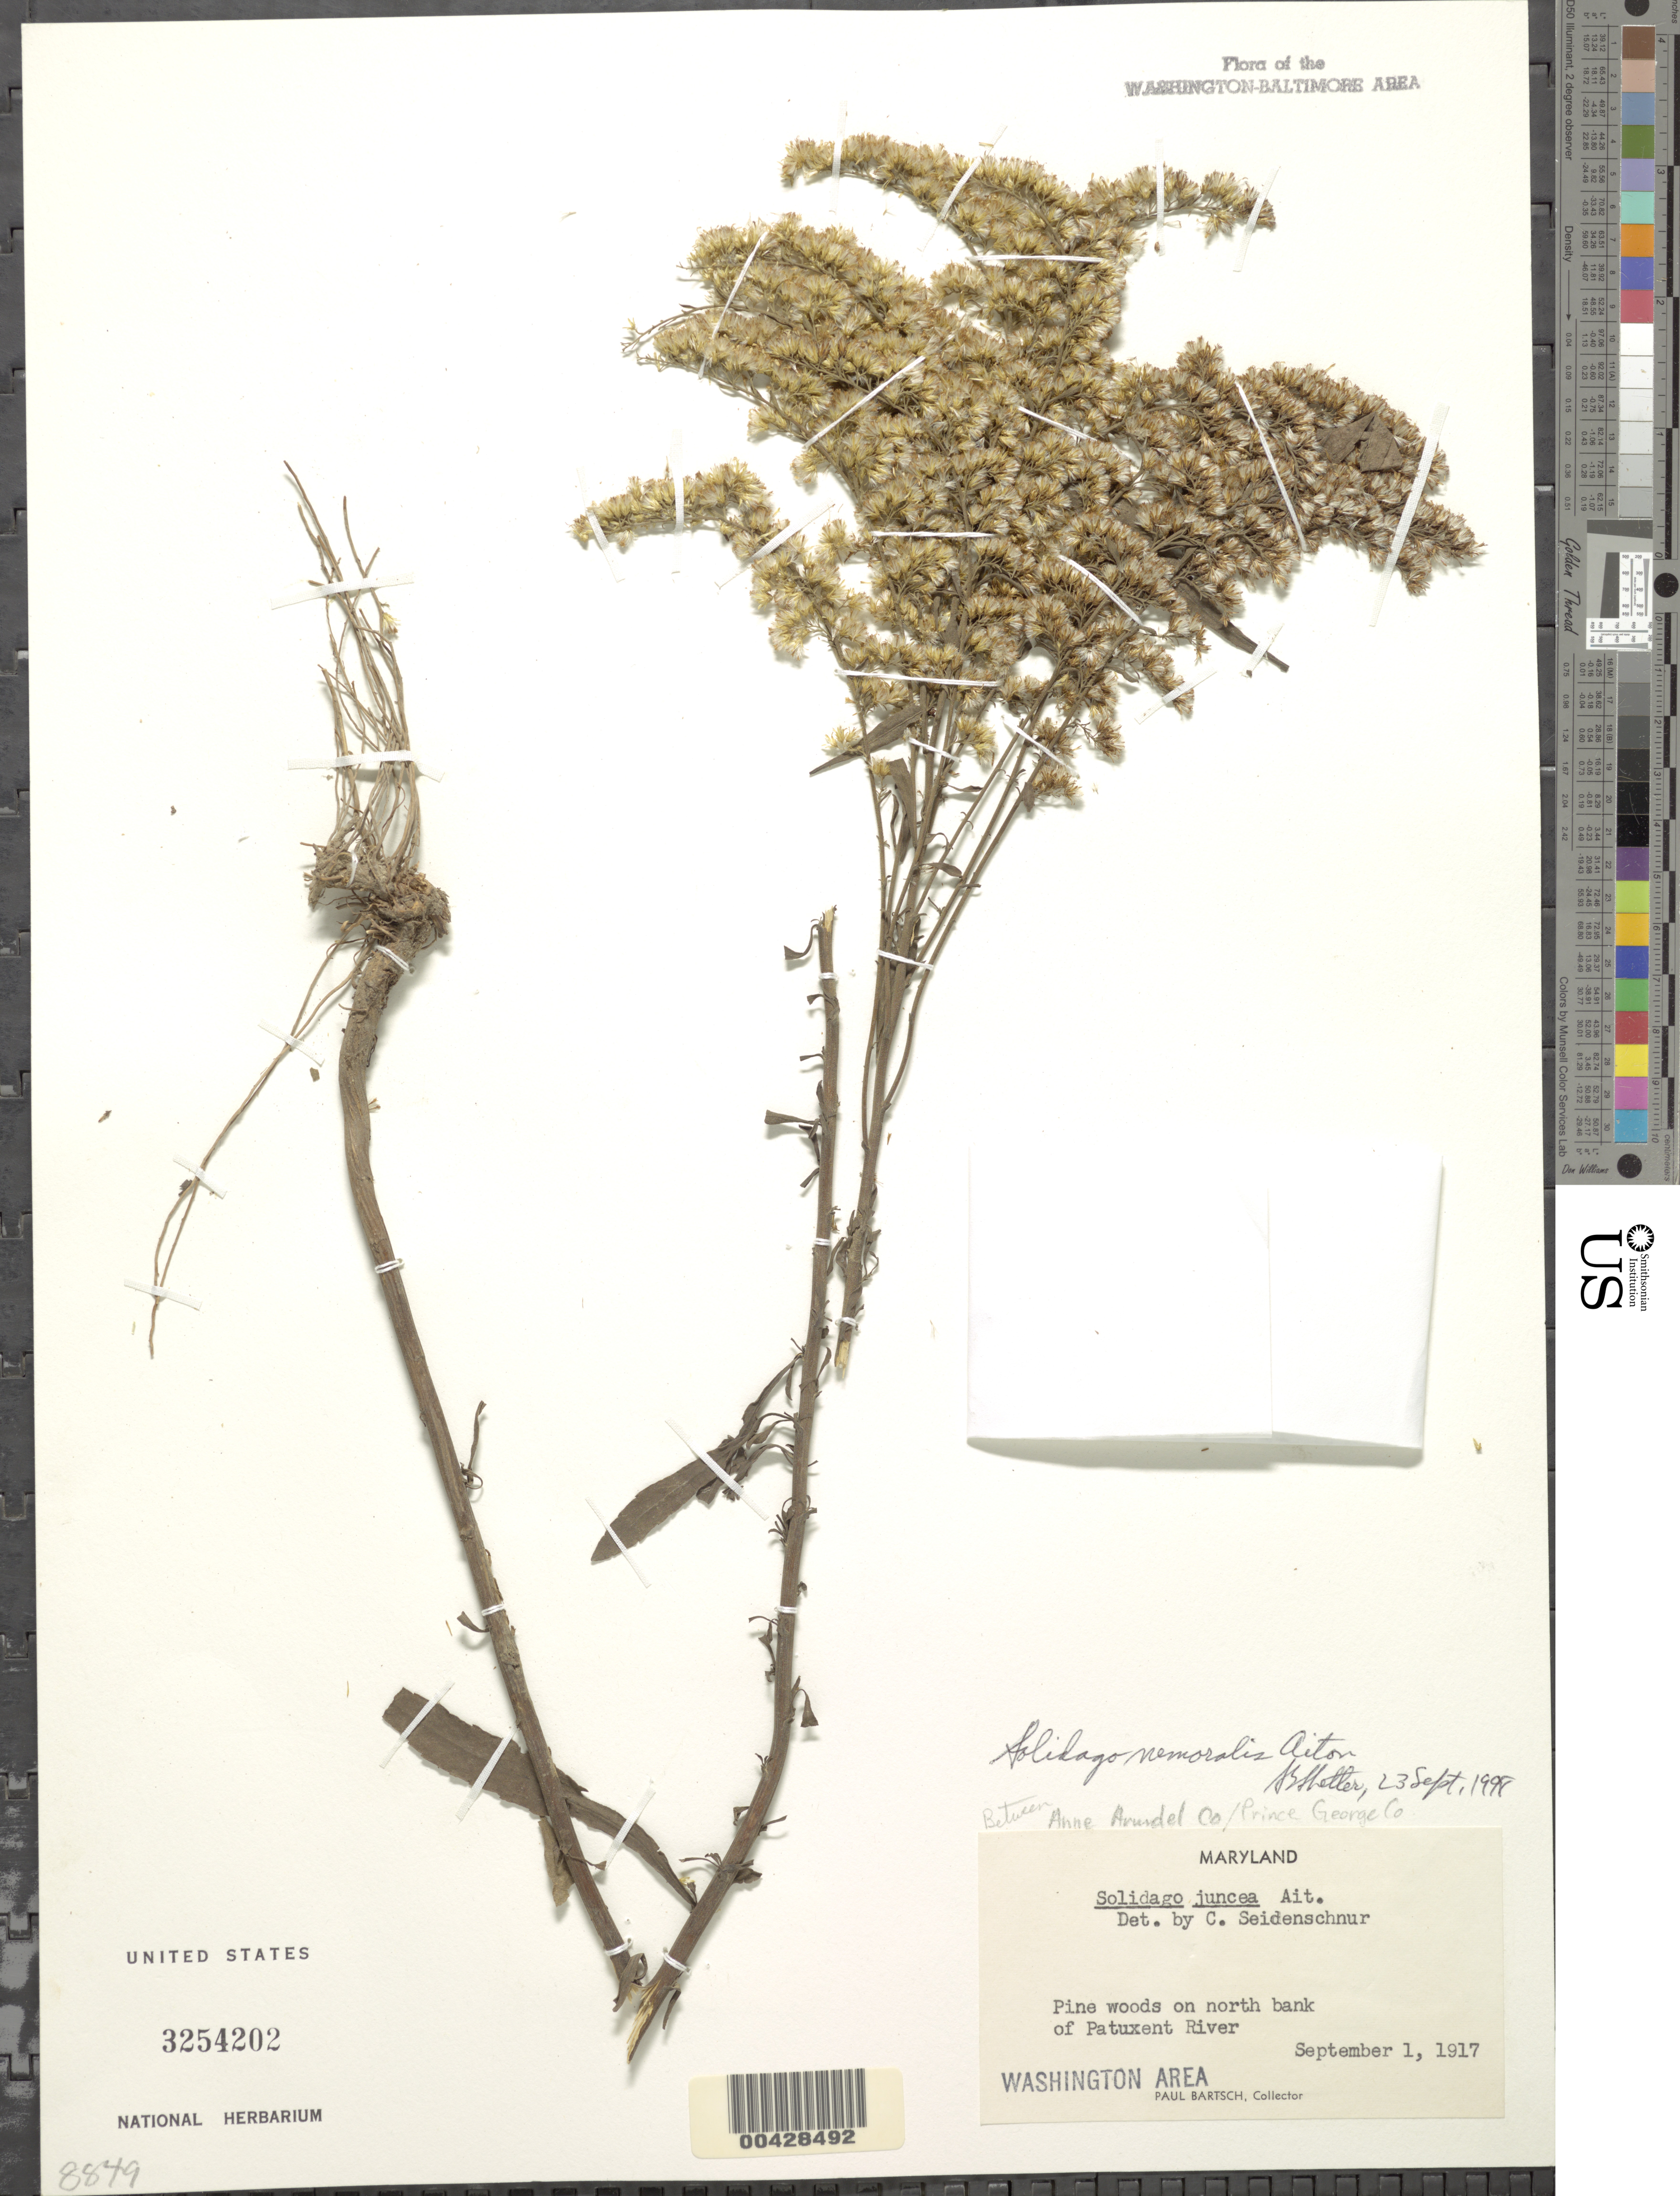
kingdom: Plantae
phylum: Tracheophyta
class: Magnoliopsida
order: Asterales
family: Asteraceae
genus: Solidago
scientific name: Solidago nemoralis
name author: Aiton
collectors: P. Bartsch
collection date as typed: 01 Sep 1917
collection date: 1917-09-01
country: United States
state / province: Maryland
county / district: Anne Arundel / Prince George's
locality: Patuxent River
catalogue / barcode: US 3254202